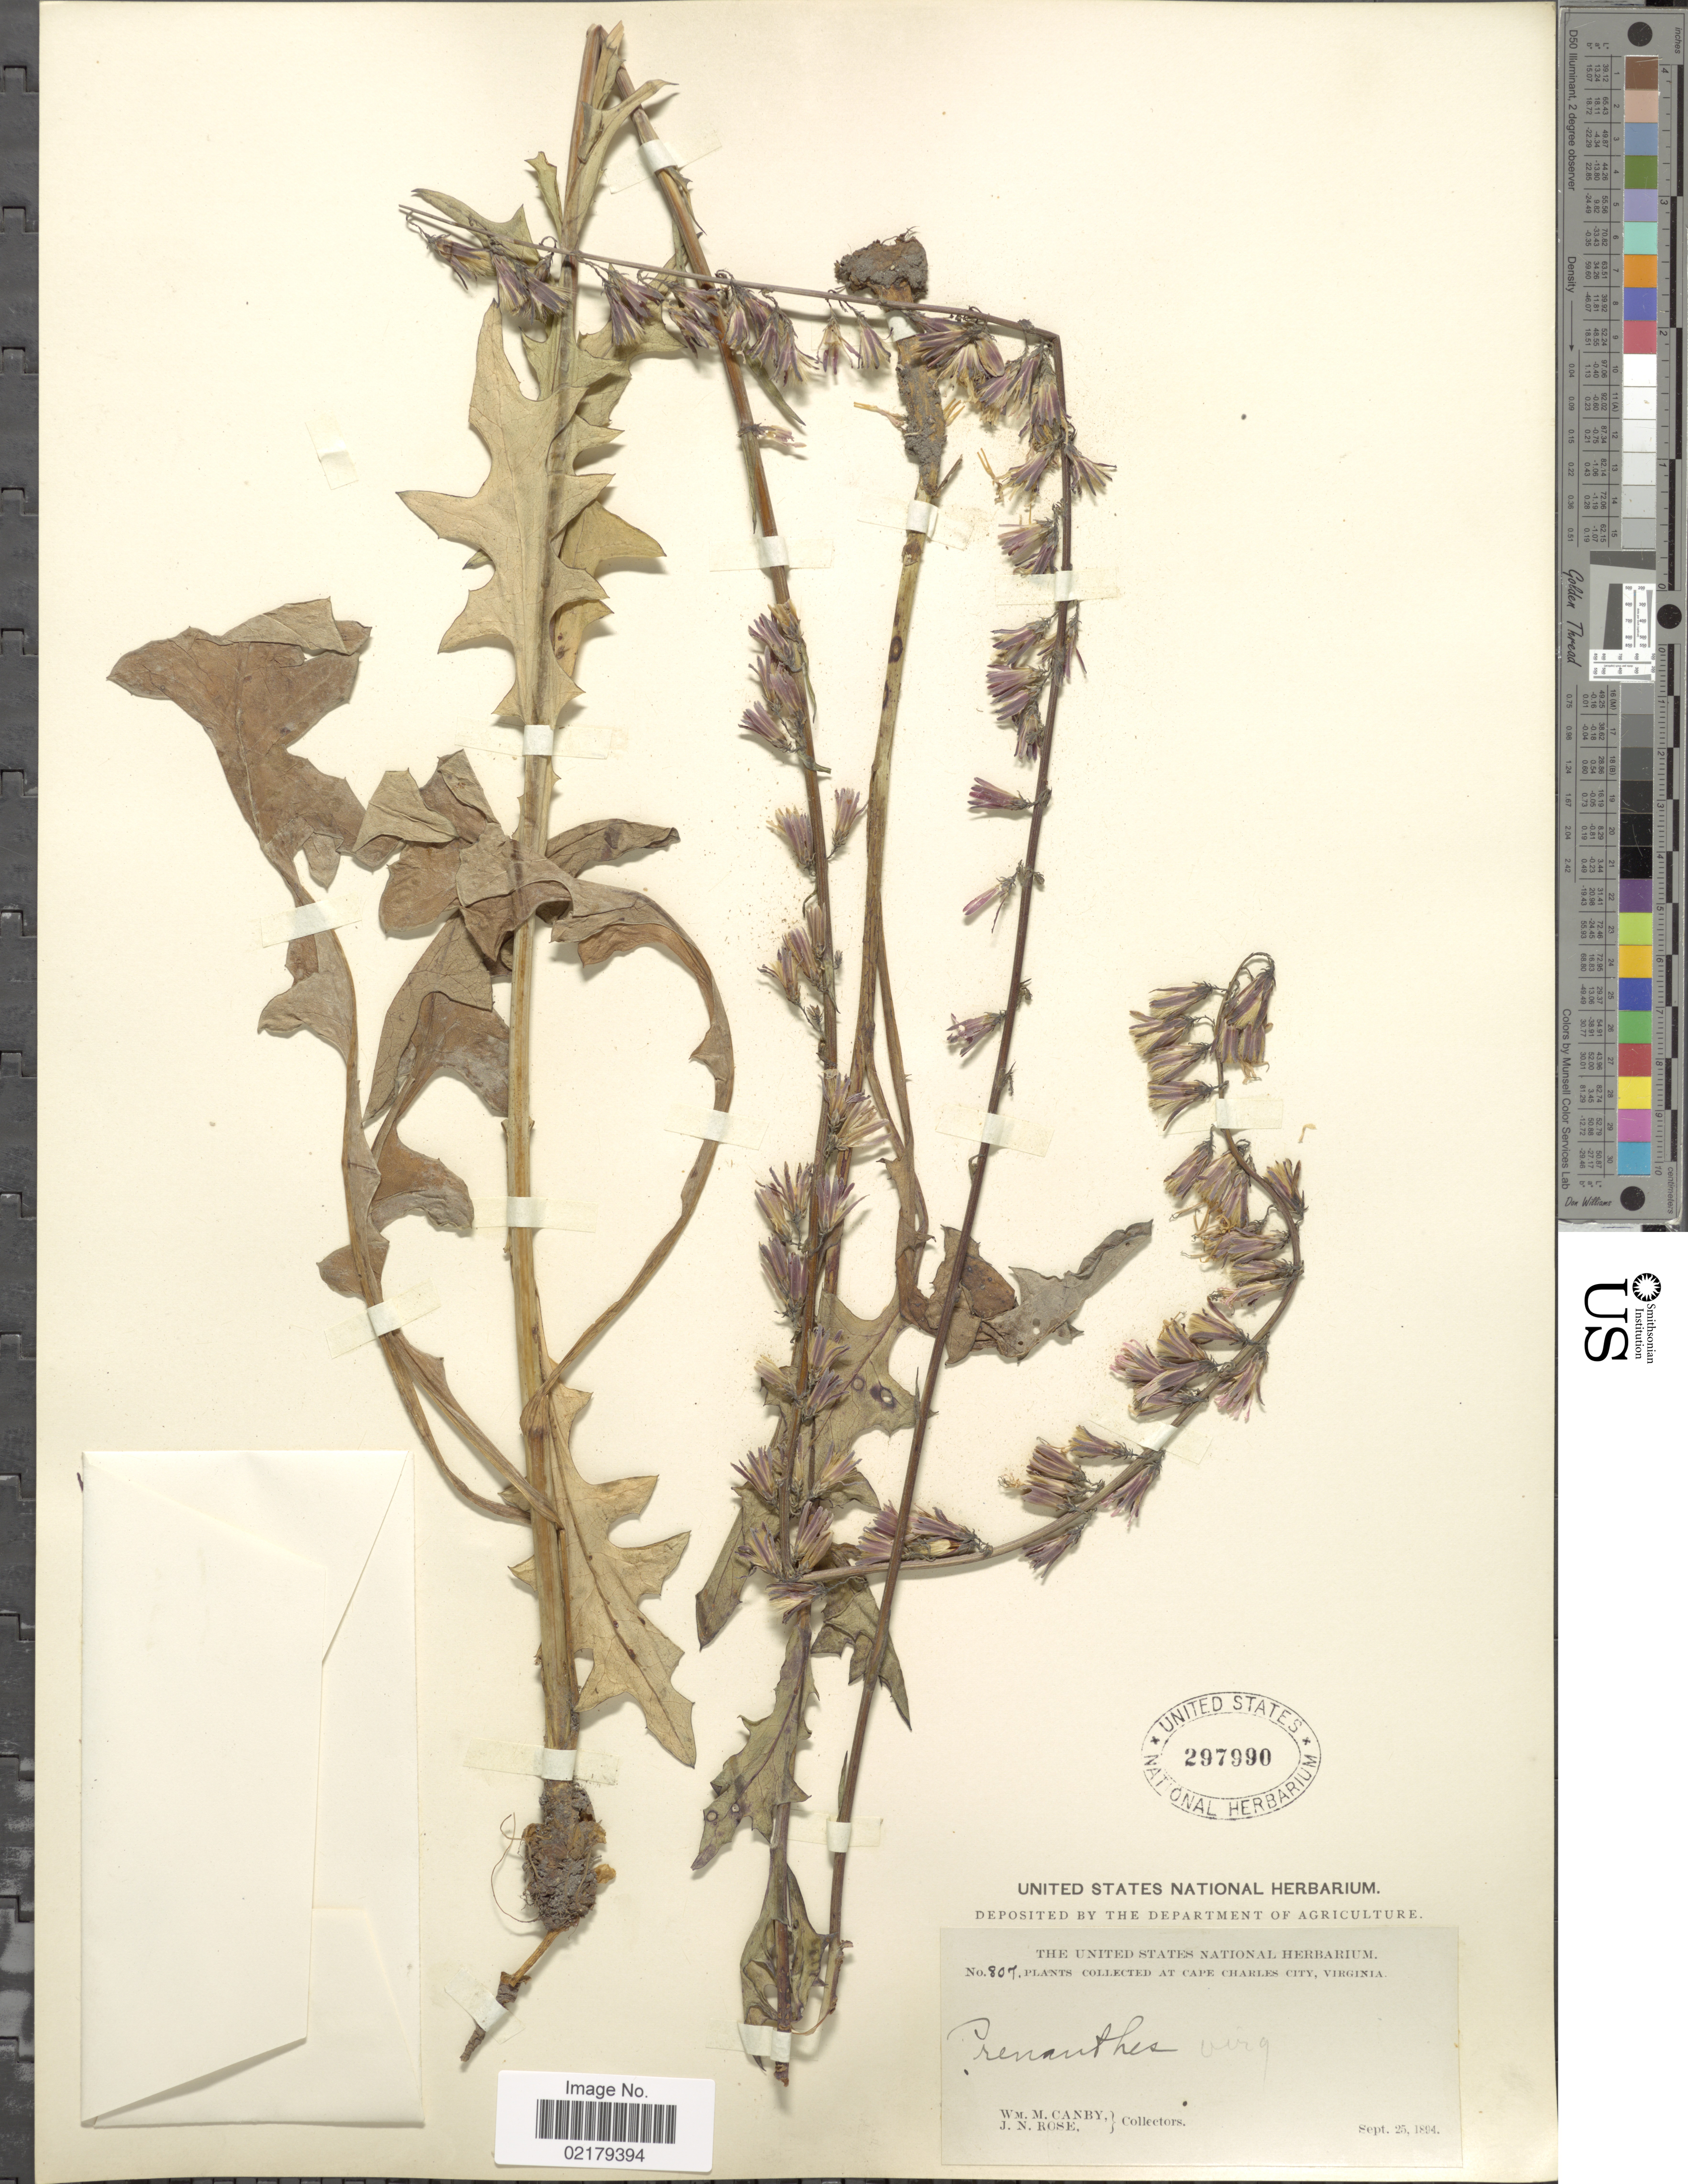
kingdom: Plantae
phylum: Tracheophyta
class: Magnoliopsida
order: Asterales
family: Asteraceae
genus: Prenanthes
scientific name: Prenanthes autumnalis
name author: Walter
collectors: W. M. Canby & J. N. Rose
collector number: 807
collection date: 1894-09-25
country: United States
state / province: Virginia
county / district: Accomack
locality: Cape Charles City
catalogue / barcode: US 297990